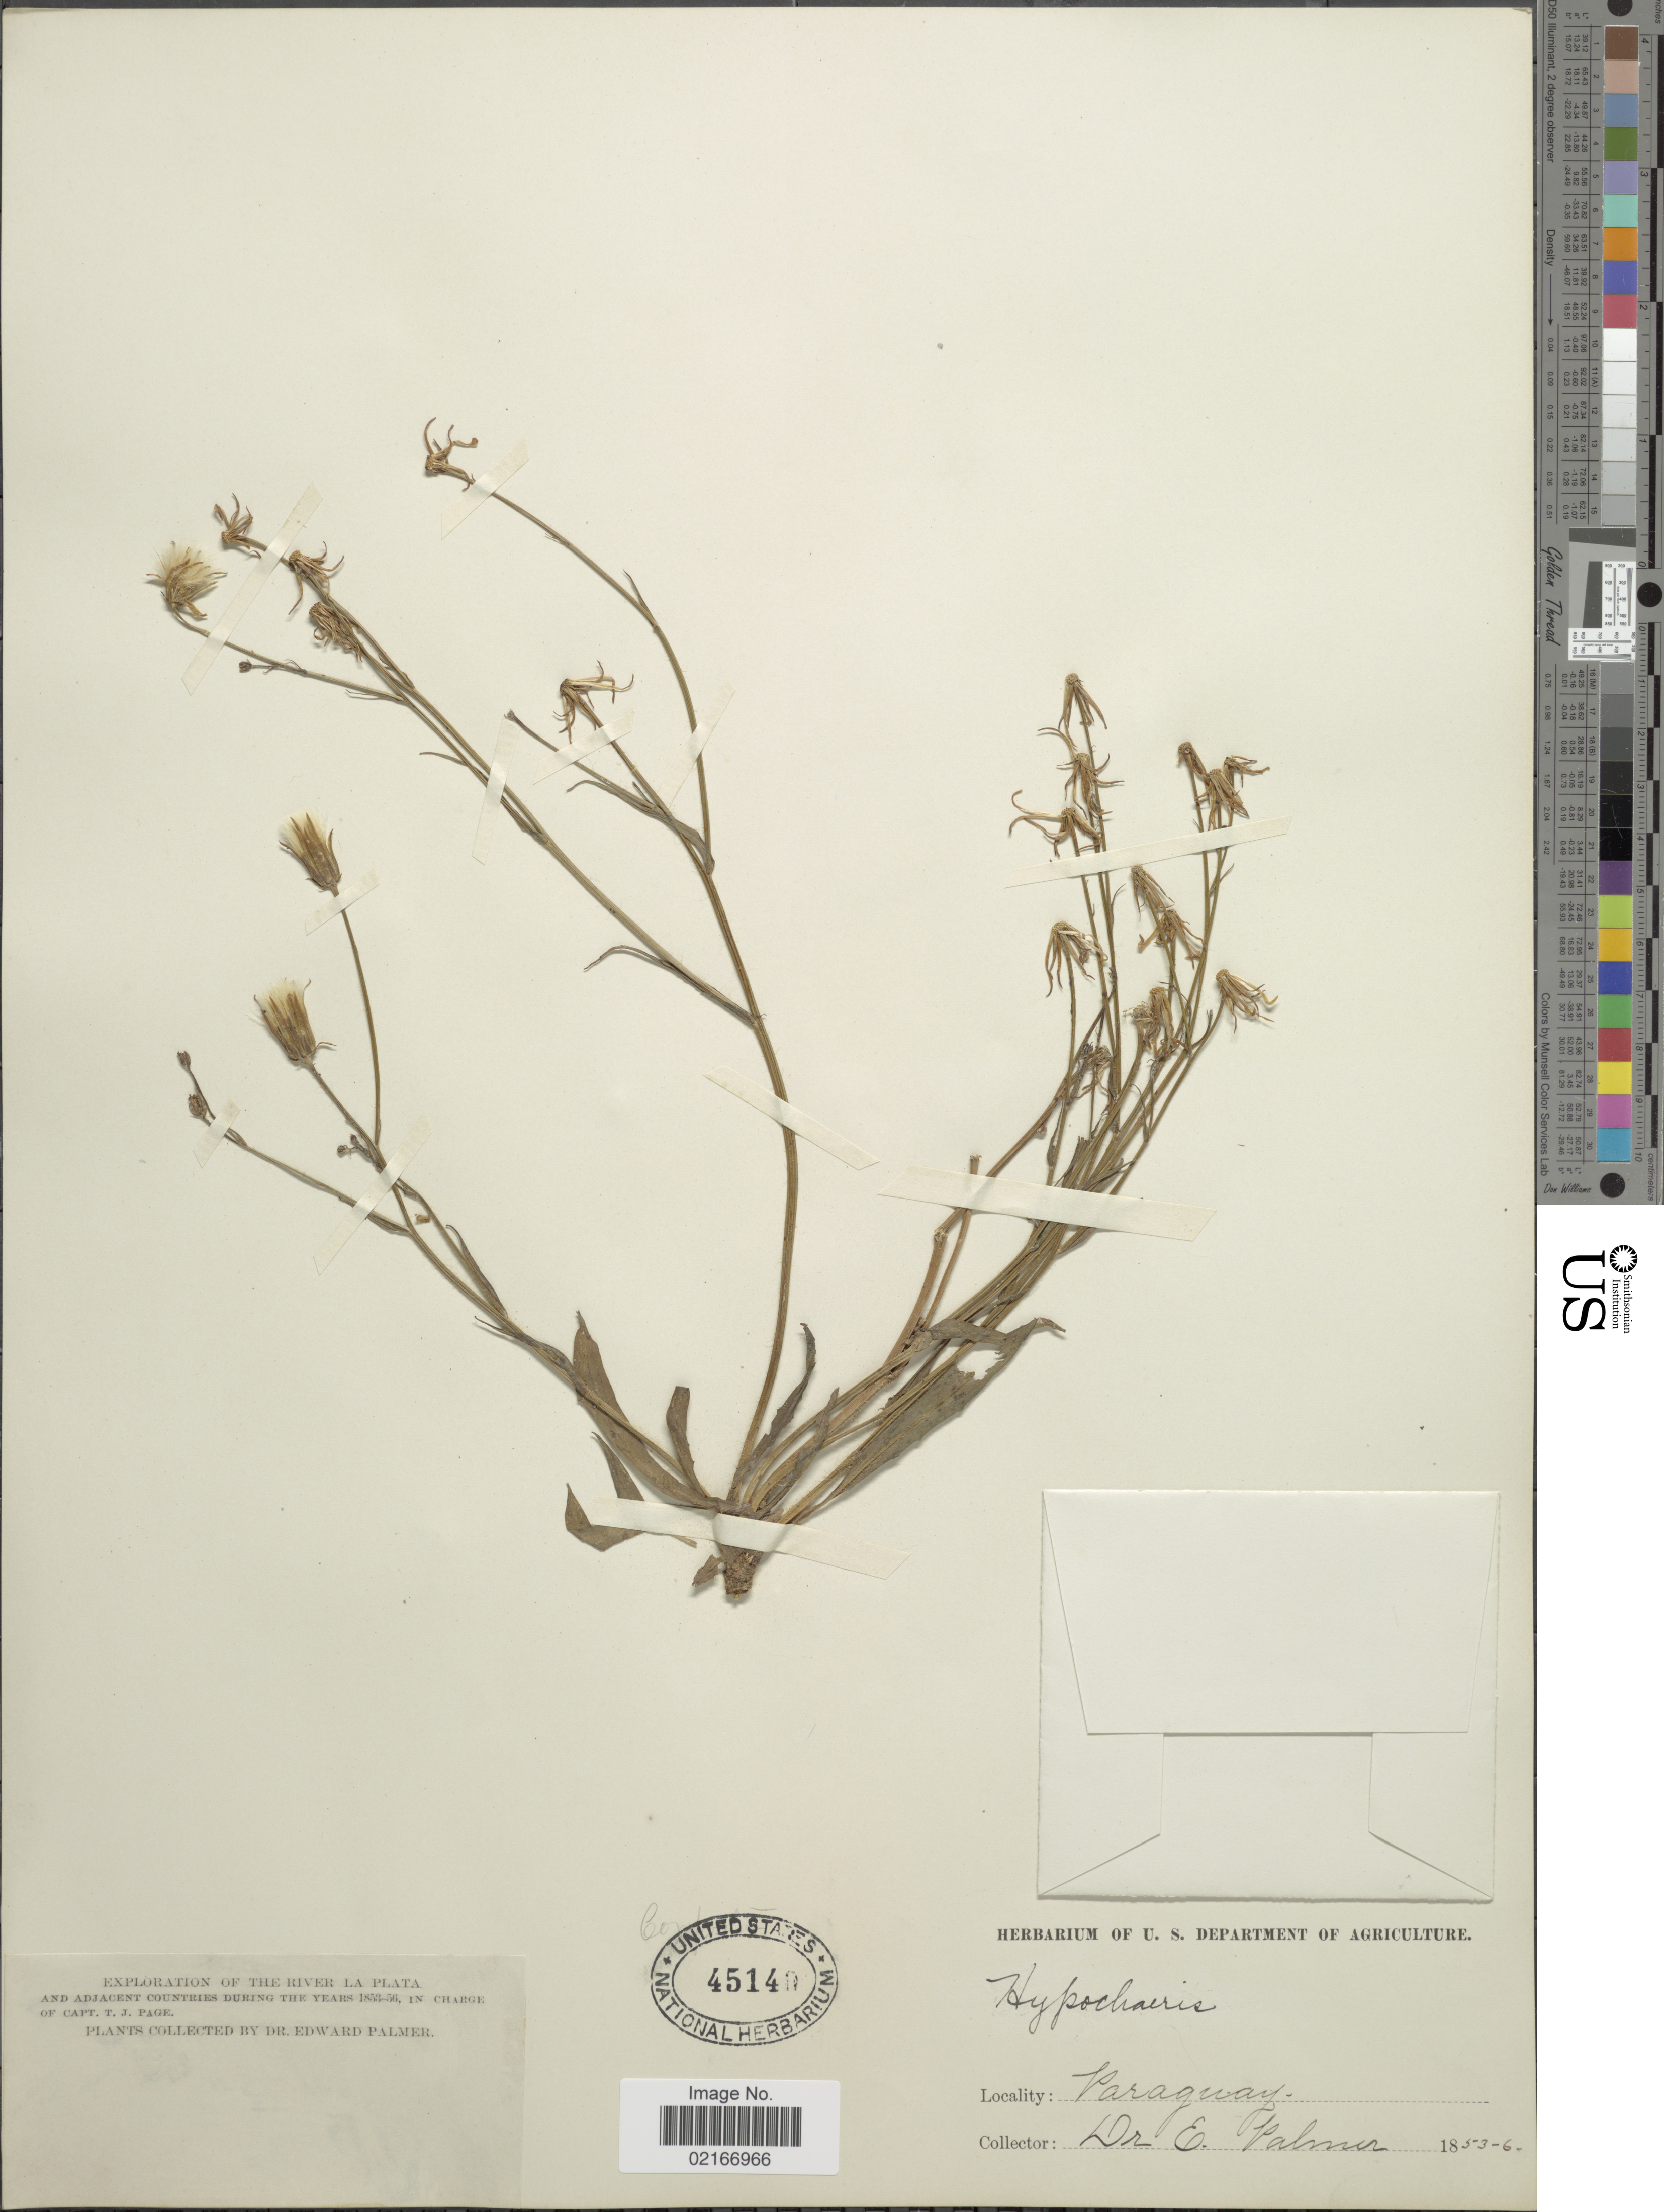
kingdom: Plantae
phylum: Tracheophyta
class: Magnoliopsida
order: Asterales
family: Asteraceae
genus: Hypochaeris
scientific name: Hypochaeris sp.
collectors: E. Palmer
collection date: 1853/1856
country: Paraguay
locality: River La Plata and adjacent countries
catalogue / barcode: US 45140